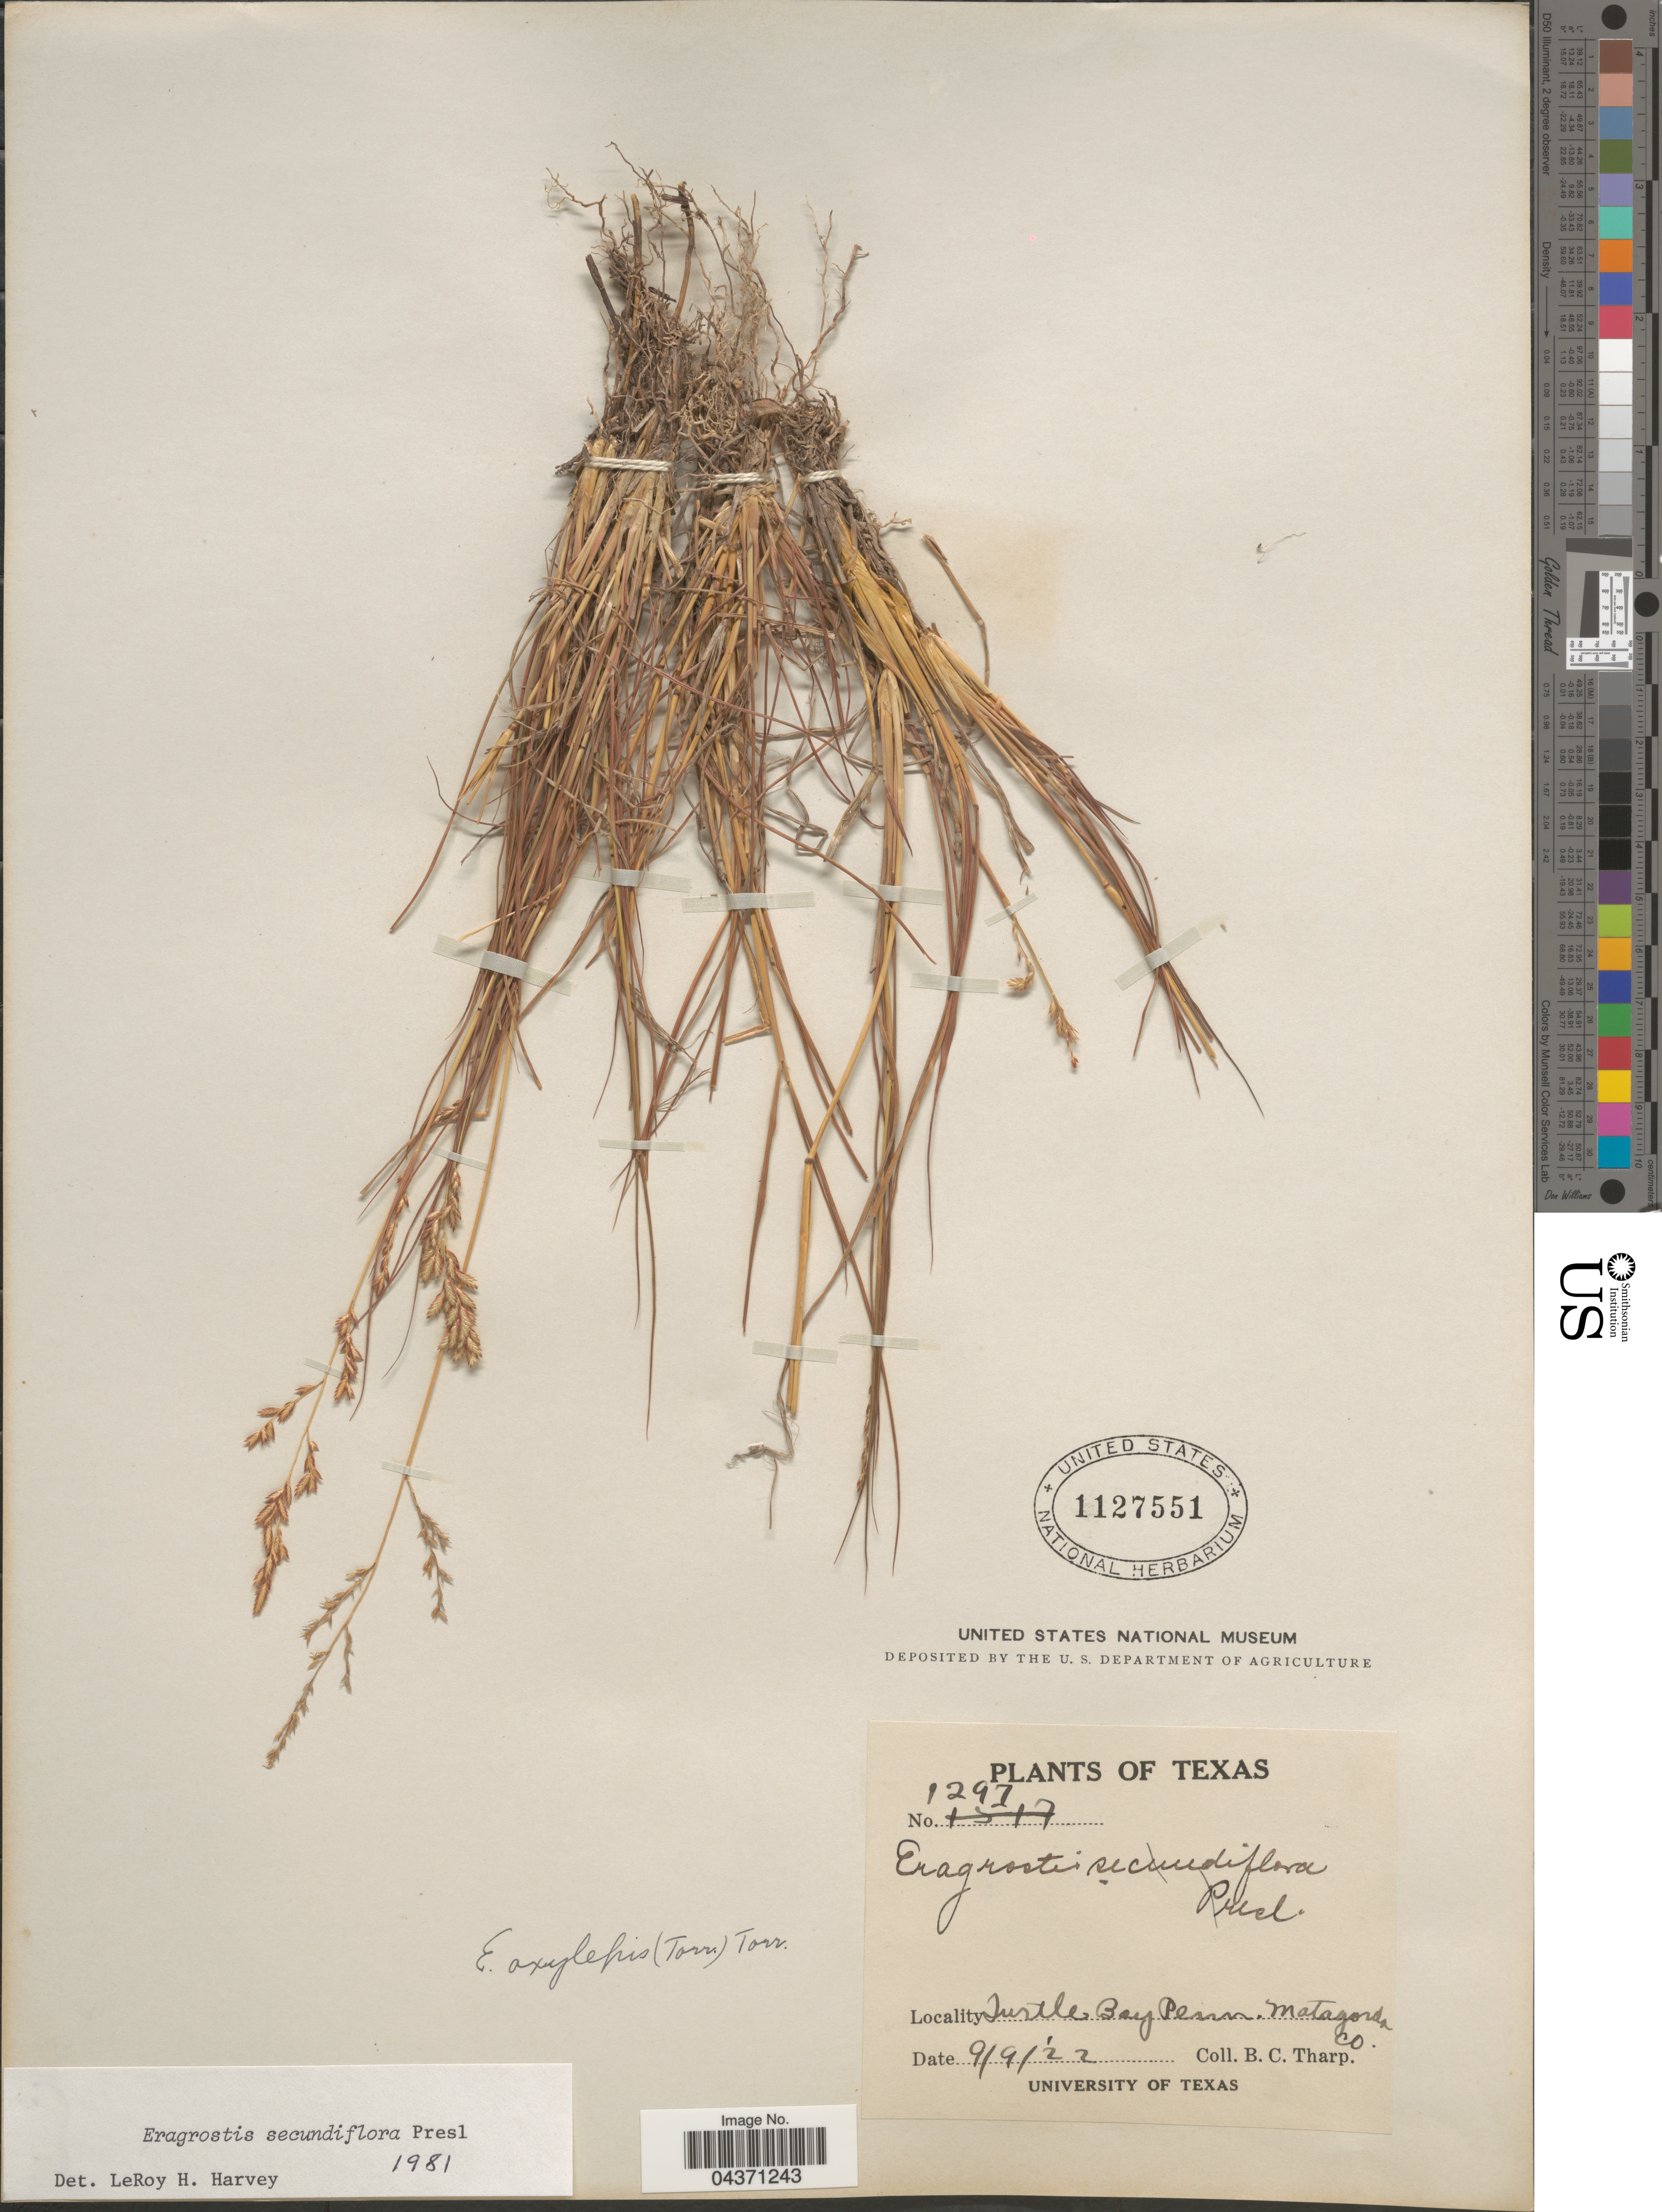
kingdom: Plantae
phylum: Tracheophyta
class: Liliopsida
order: Poales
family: Poaceae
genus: Eragrostis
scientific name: Eragrostis secundiflora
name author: J. Presl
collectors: B. C. Tharp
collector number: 1297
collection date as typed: Transcribed d/m/y: 9/9/22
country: United States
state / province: Texas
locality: Turtle Bay Penn. Matagorda Co.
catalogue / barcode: US 1127551